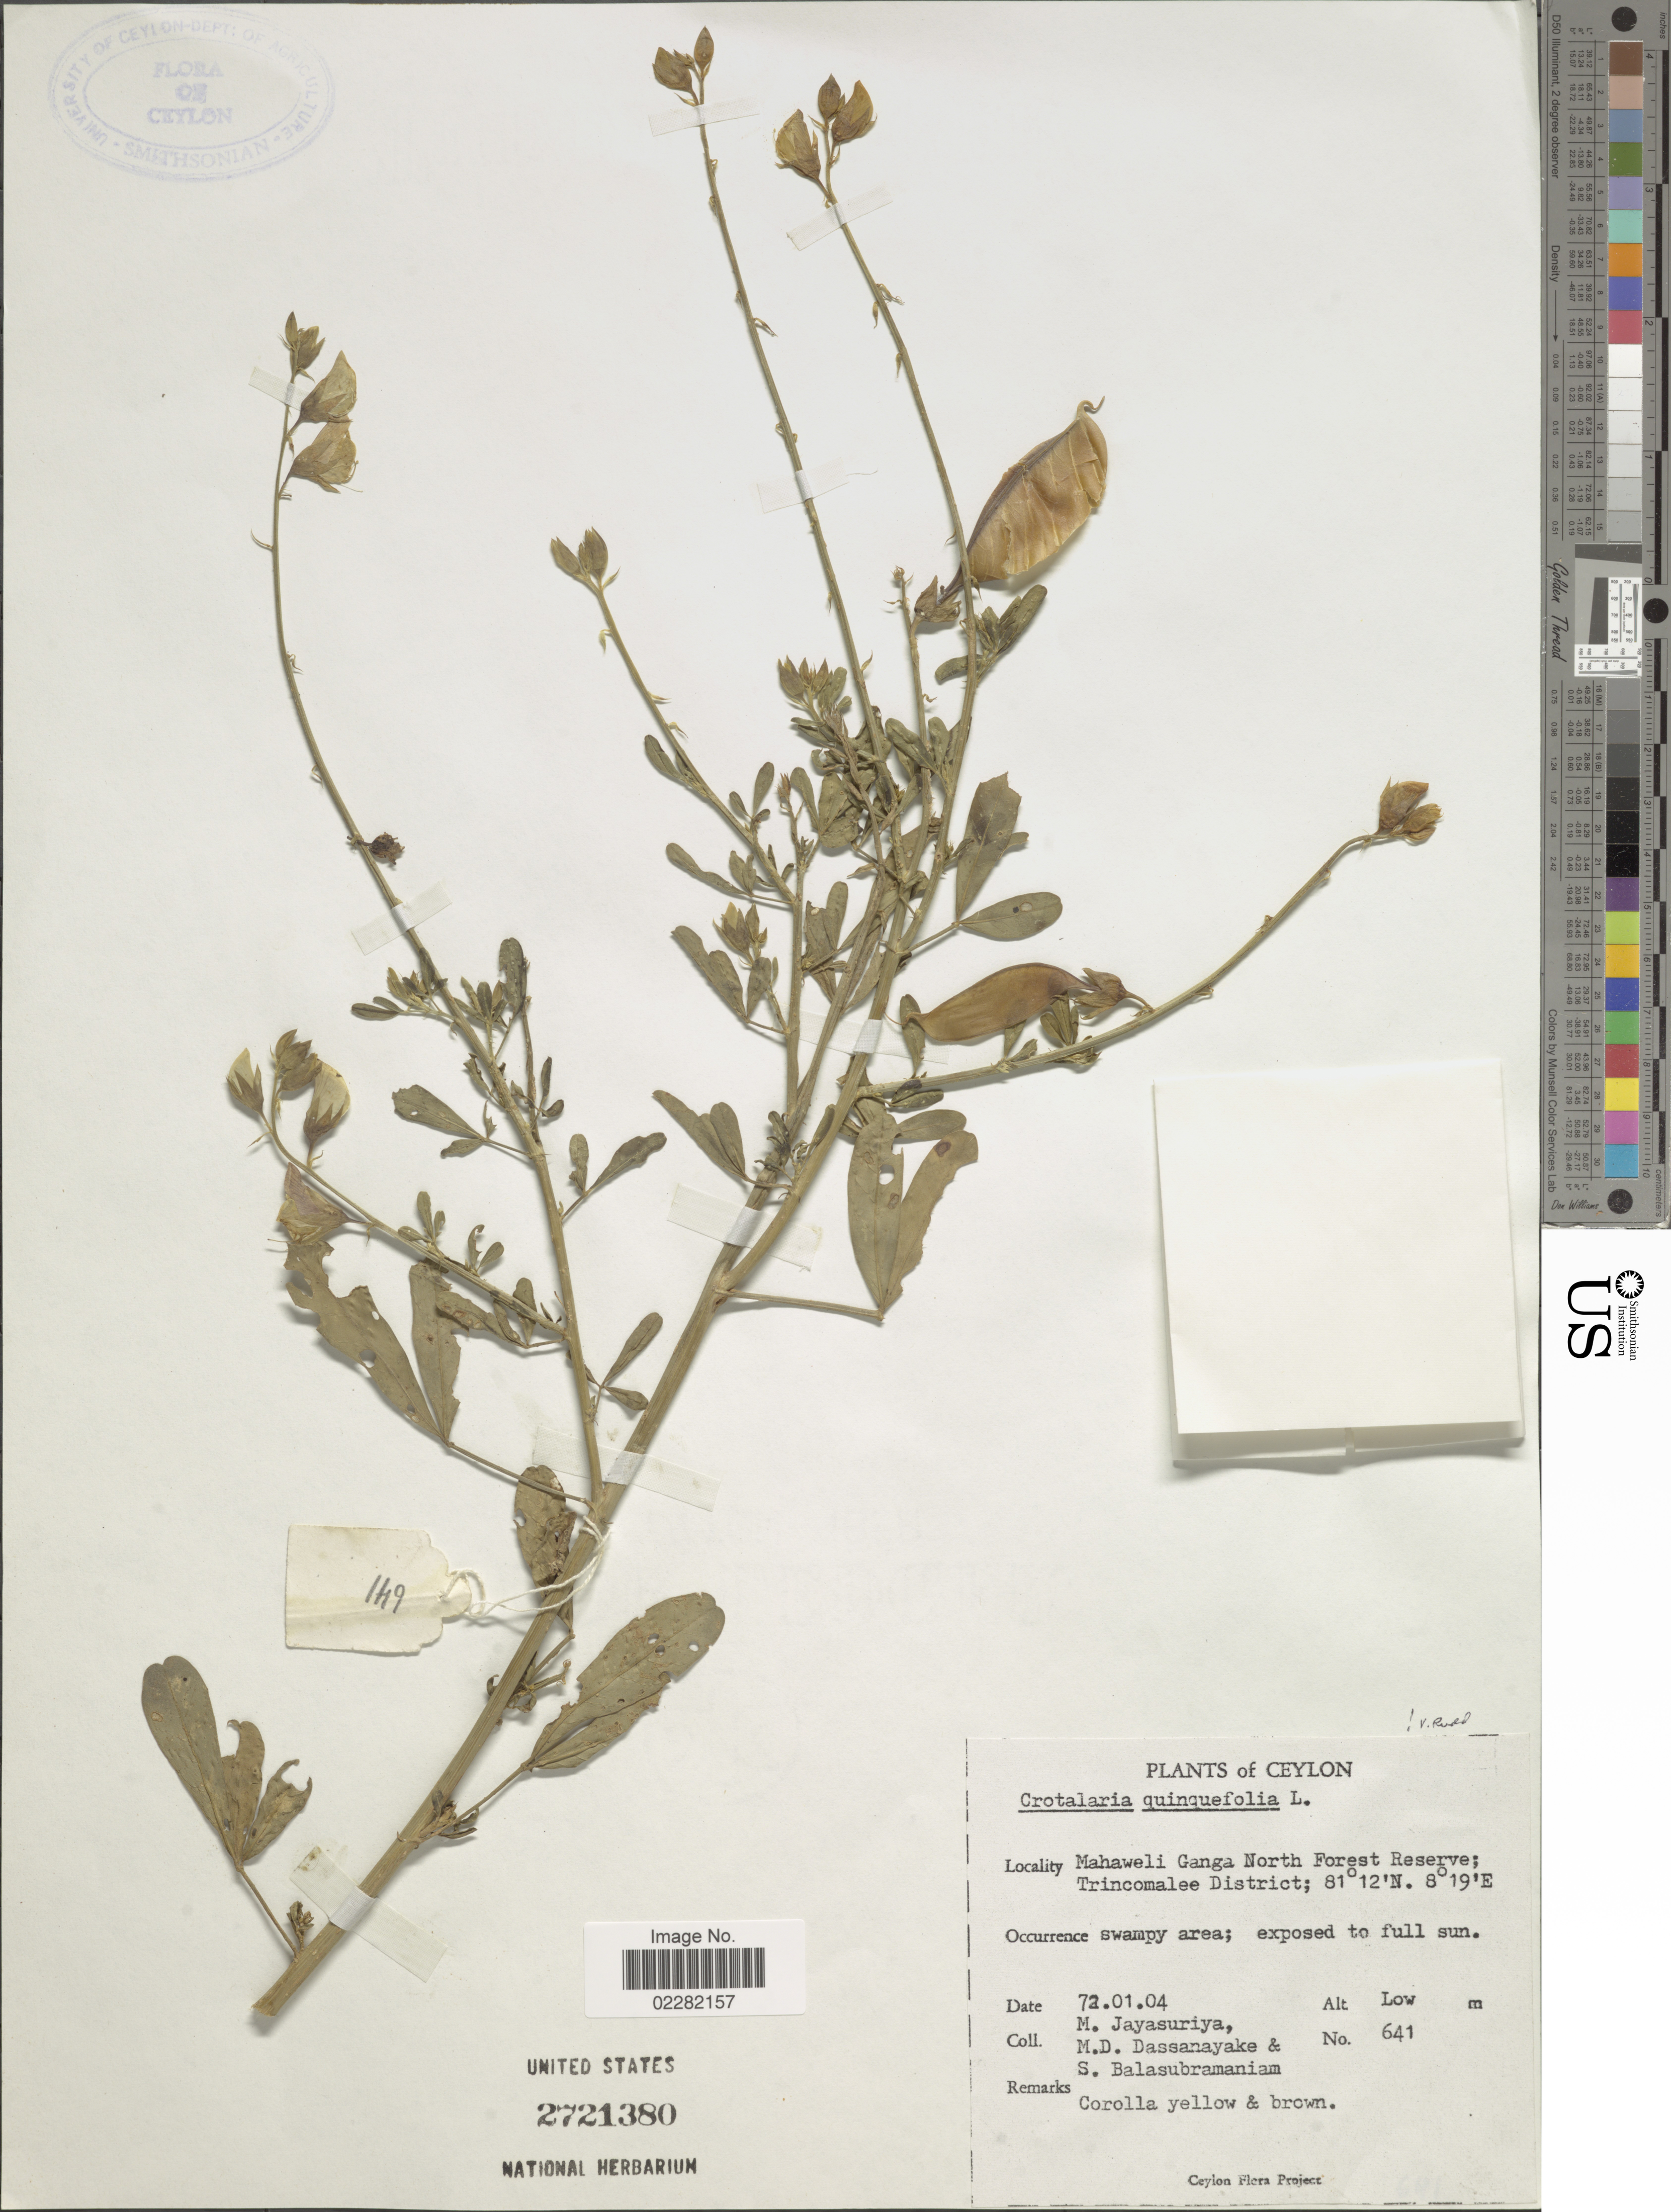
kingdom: Plantae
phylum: Tracheophyta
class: Magnoliopsida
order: Fabales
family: Fabaceae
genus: Crotalaria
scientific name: Crotalaria quinquefolia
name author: L.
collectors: M. Jayasuriya, M. D. Dassanayake & S. Balasubramaniam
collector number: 641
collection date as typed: Transcribed d/m/y: 4/1/72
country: Sri Lanka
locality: Ceylon, Mahaweli Ganga North Forest Reserve; Trincomalee District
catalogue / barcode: US 2721380